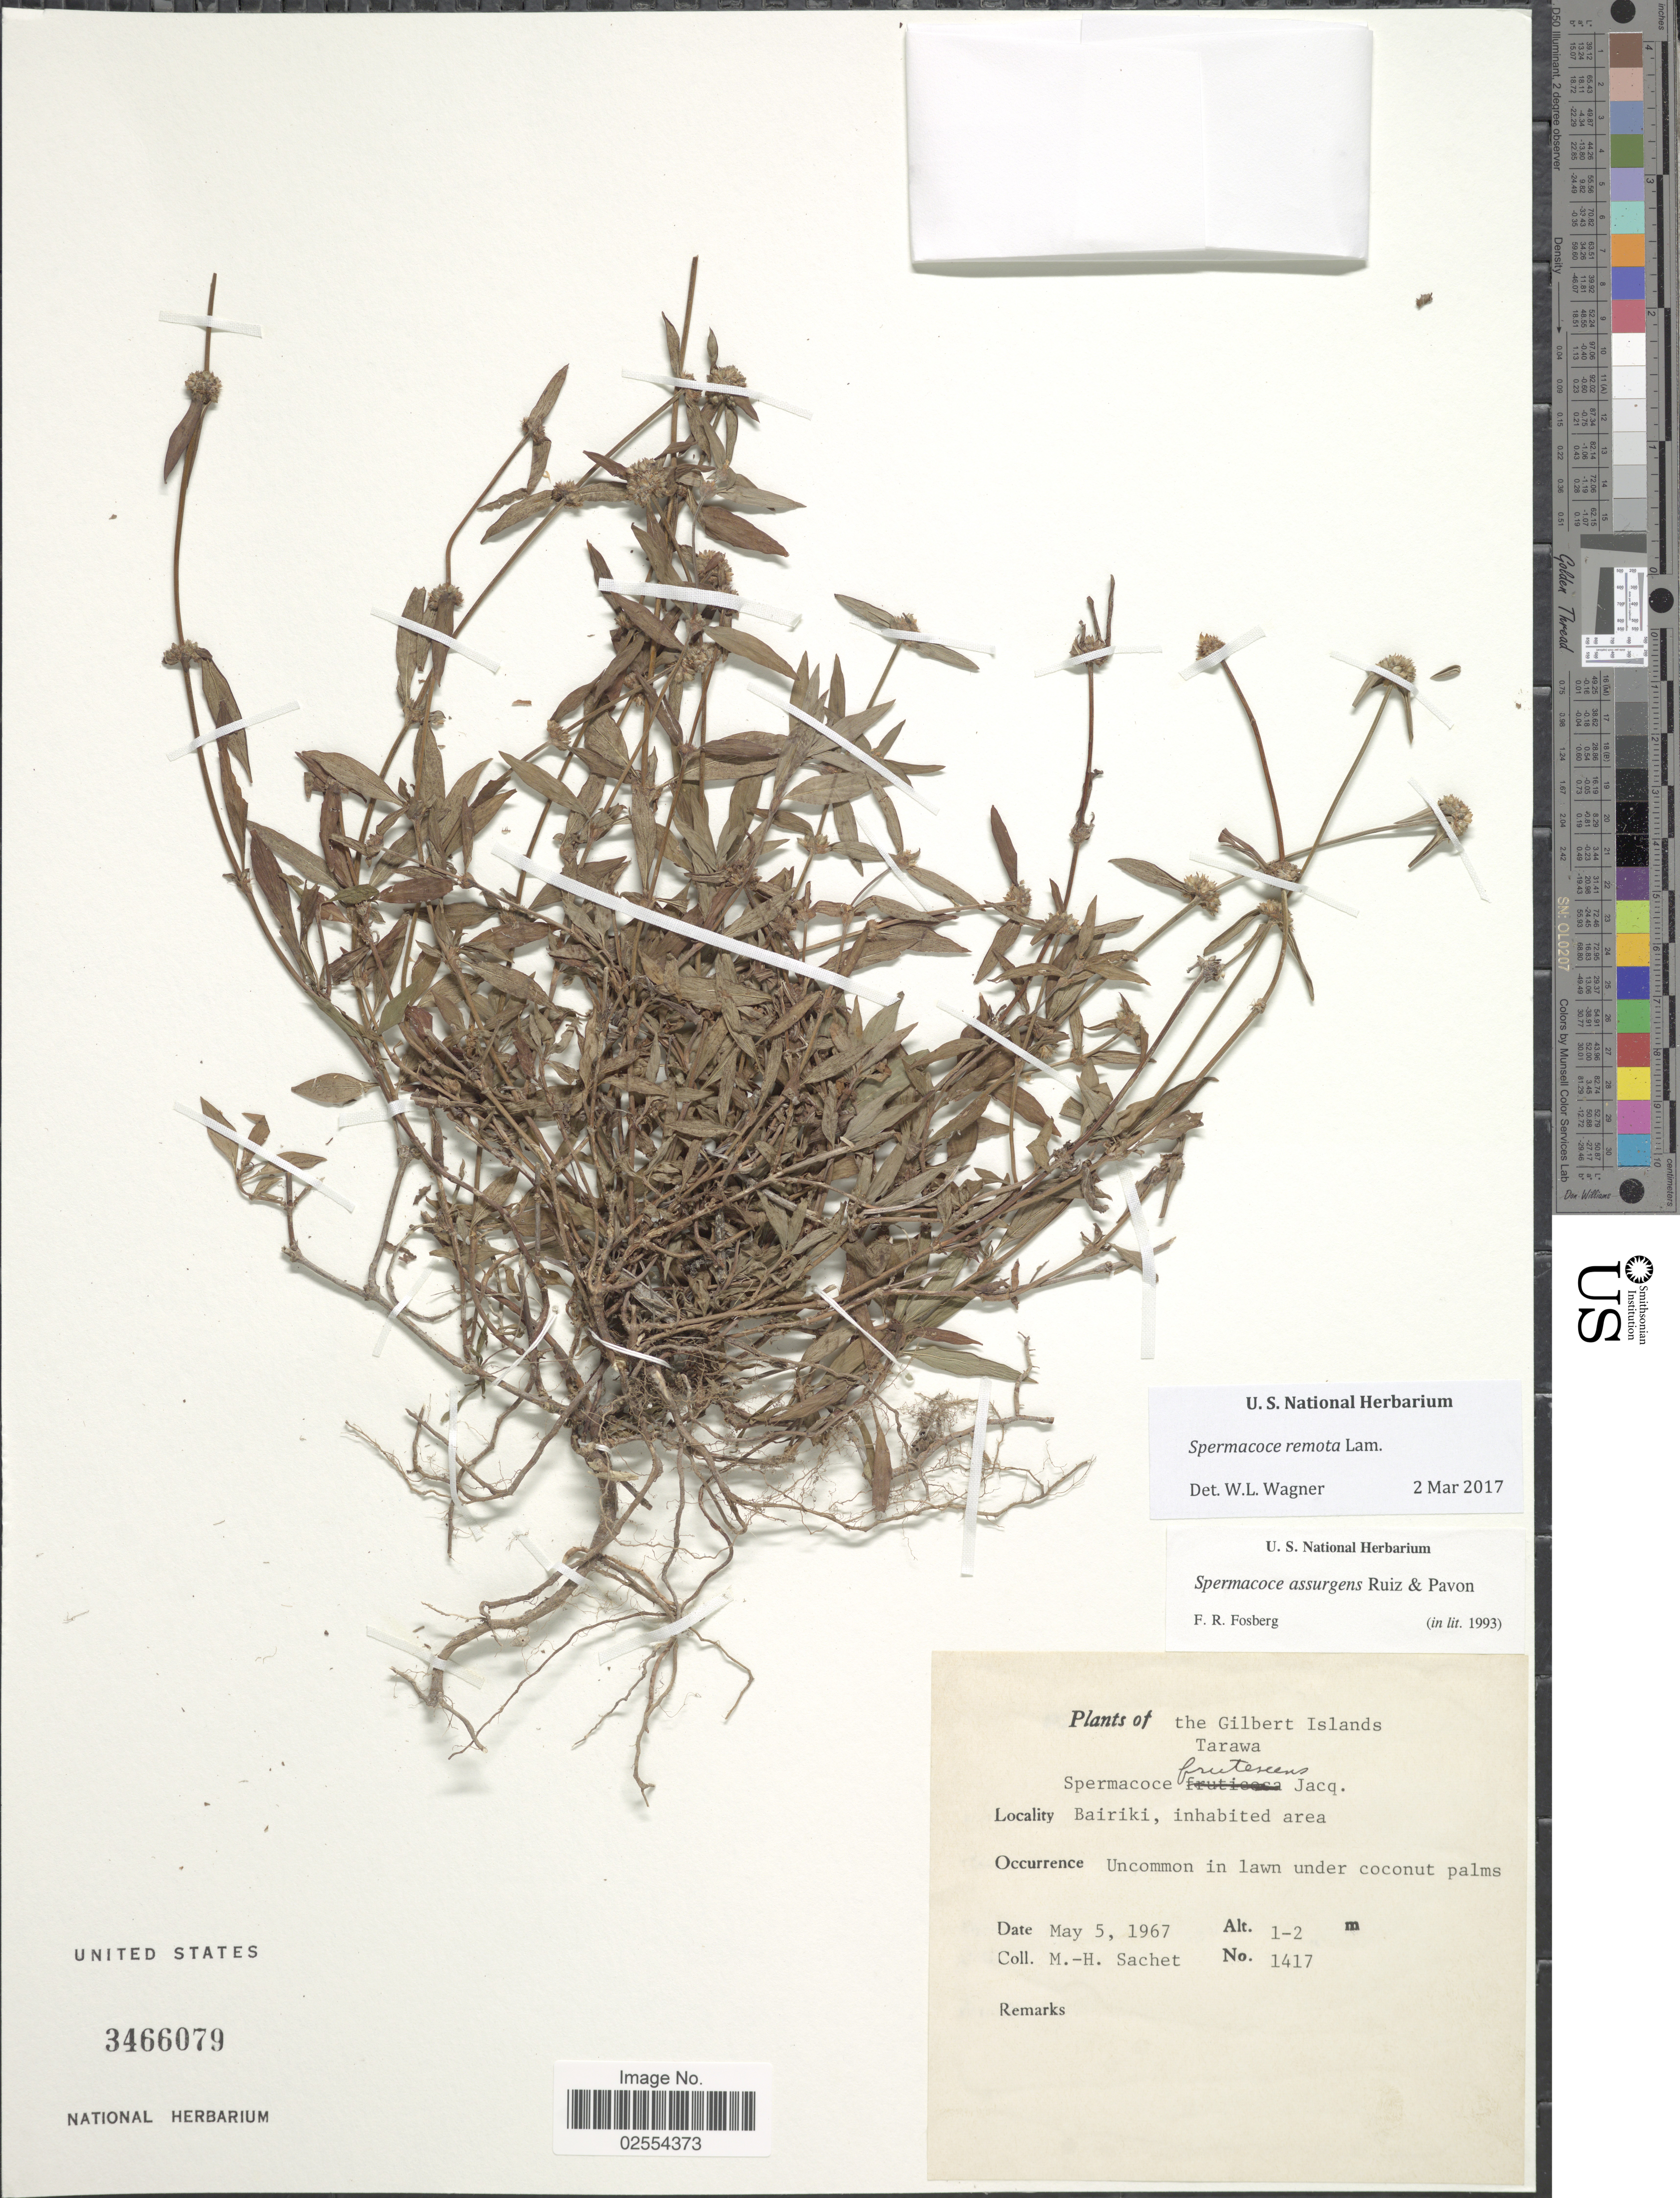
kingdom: Plantae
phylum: Tracheophyta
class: Magnoliopsida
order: Gentianales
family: Rubiaceae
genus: Spermacoce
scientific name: Spermacoce remota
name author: Lam.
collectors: M.-H. Sachet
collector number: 1417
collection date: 1967-05-05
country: Kiribati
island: Tarawa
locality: The Gilbert Islands, Tarawa, Bairiki, inhabited area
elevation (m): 1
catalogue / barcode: US 3466079